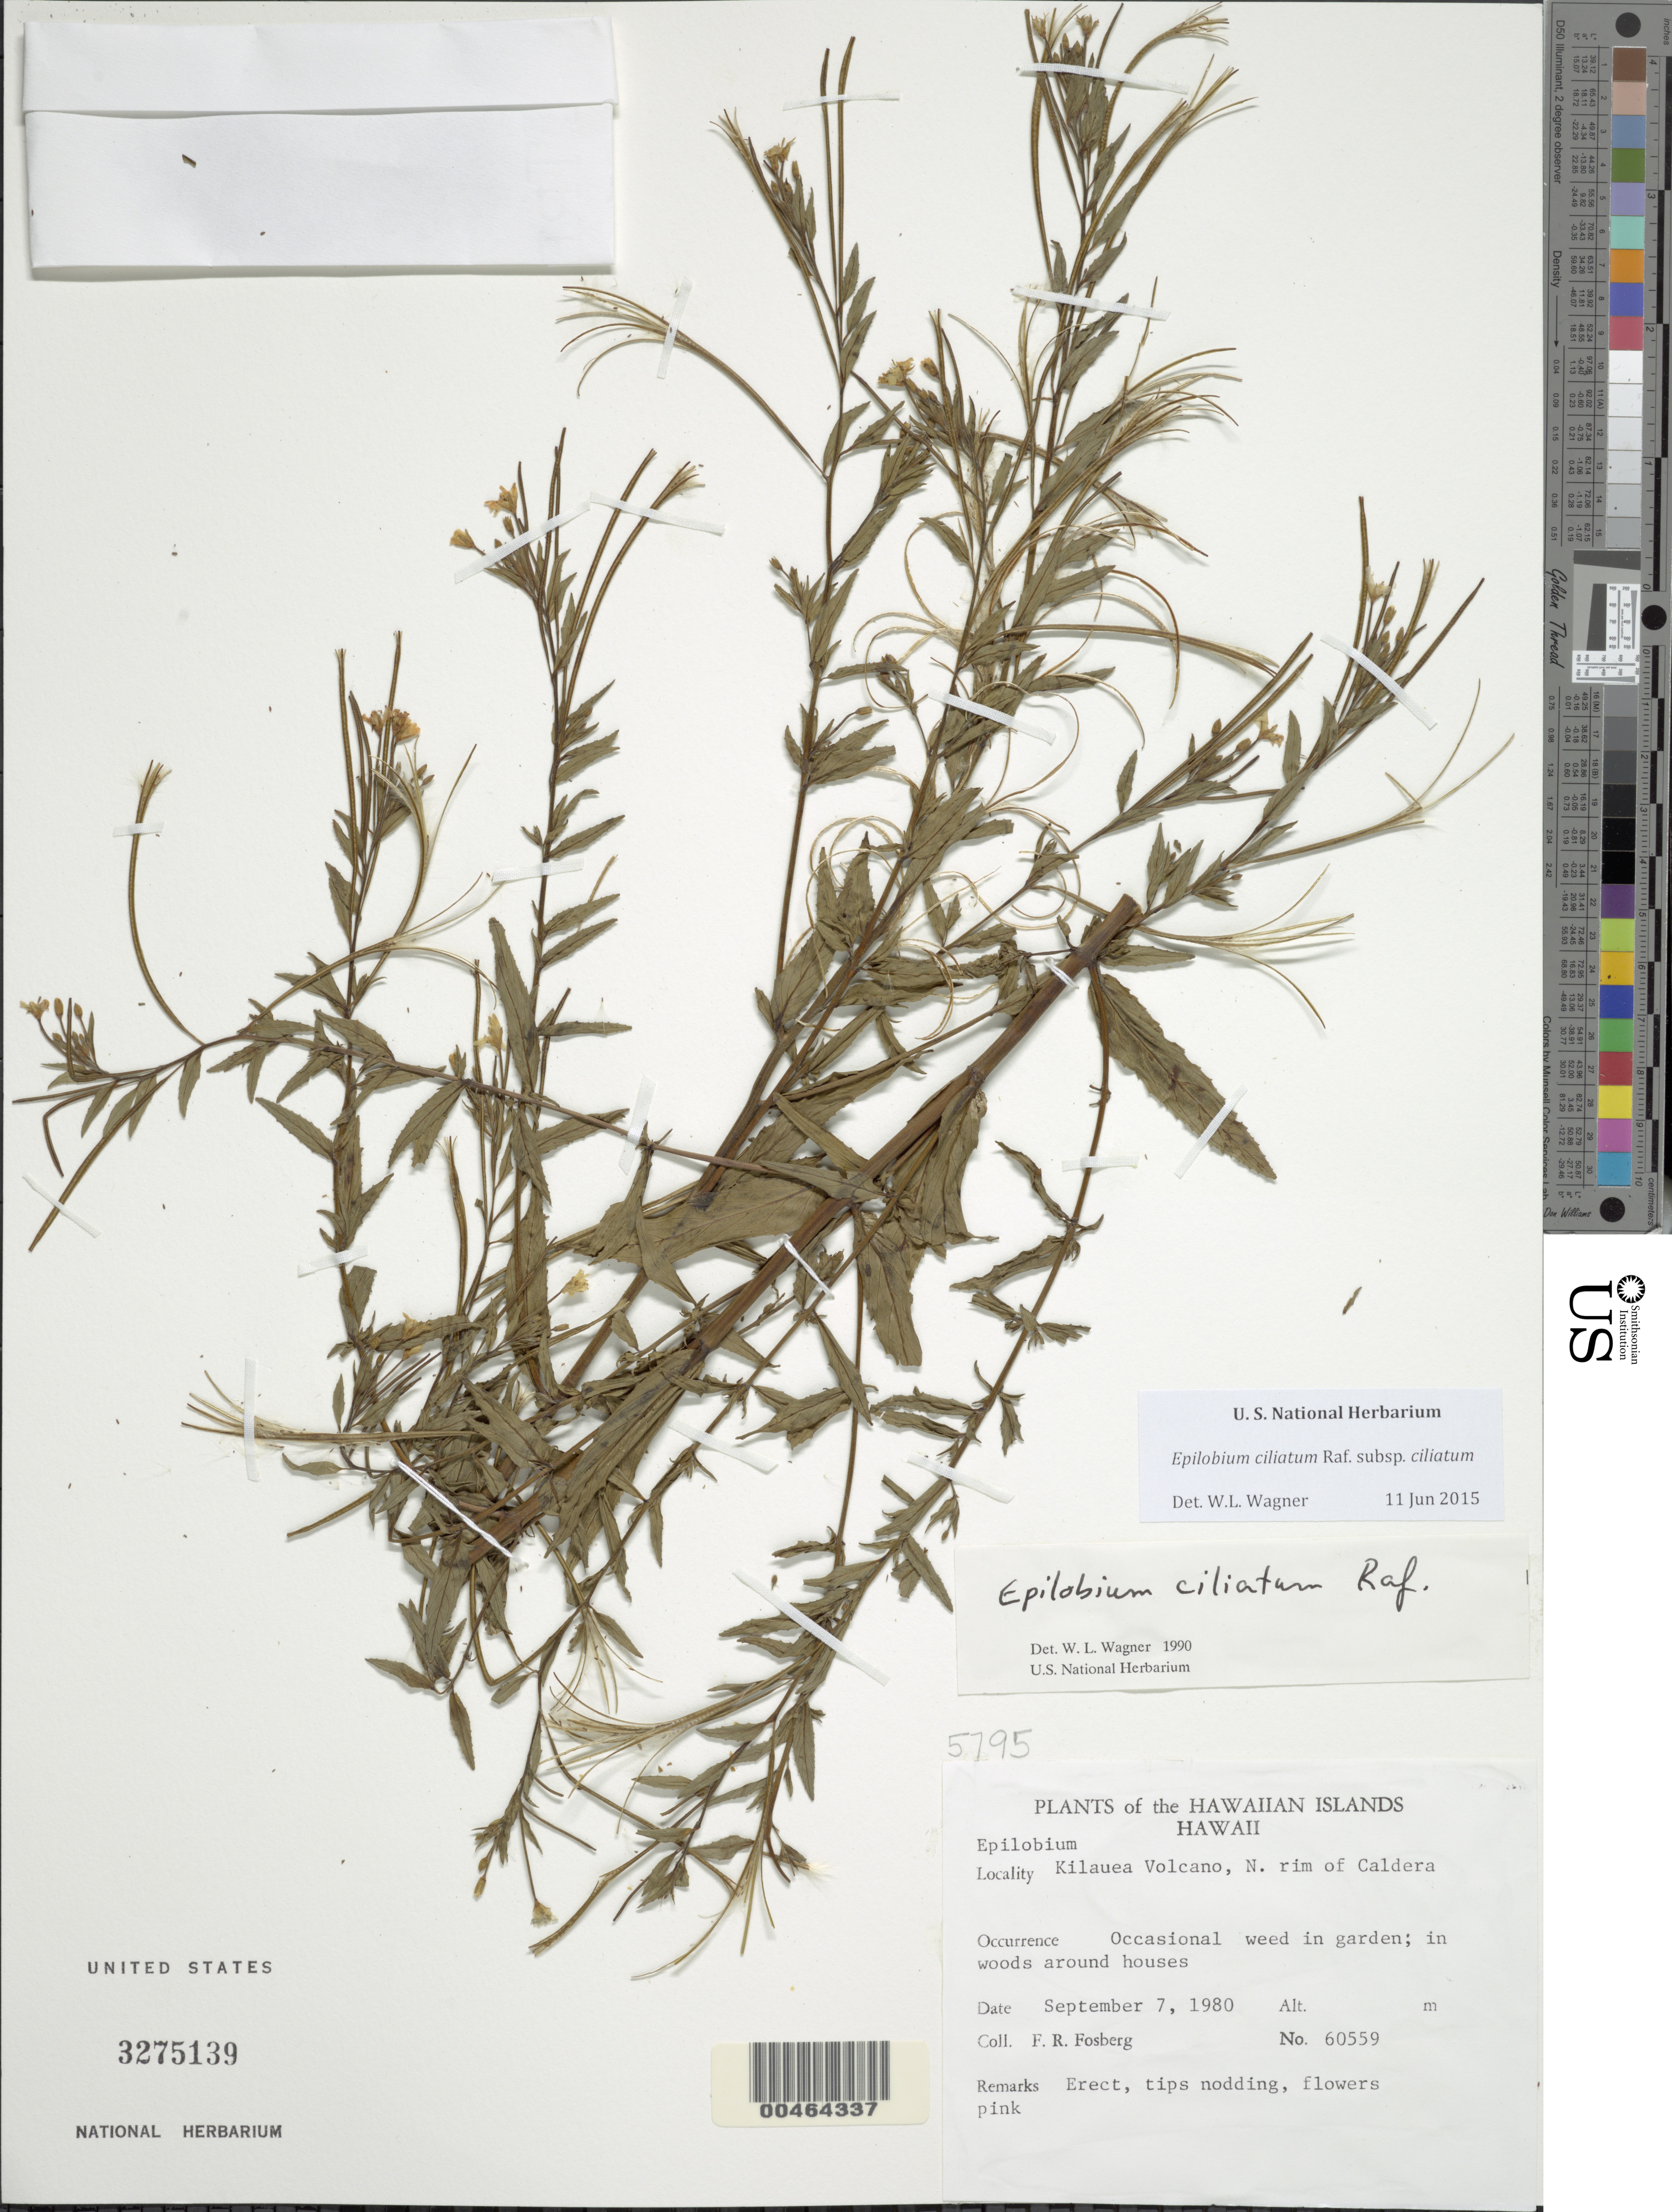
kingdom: Plantae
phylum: Tracheophyta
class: Magnoliopsida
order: Myrtales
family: Onagraceae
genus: Epilobium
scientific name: Epilobium ciliatum subsp. ciliatum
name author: Raf.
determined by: Wagner, W. L., (BOT), Smithsonian Institution - National Museum of Natural History (UNITED STATES)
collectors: F. R. Fosberg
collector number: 60559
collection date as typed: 7 Sep 1980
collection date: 1980-09-07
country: United States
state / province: Hawaii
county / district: Hawaii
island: Hawaii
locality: Kilauea Volcano, N rim of Caldera.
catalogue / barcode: US 3275139